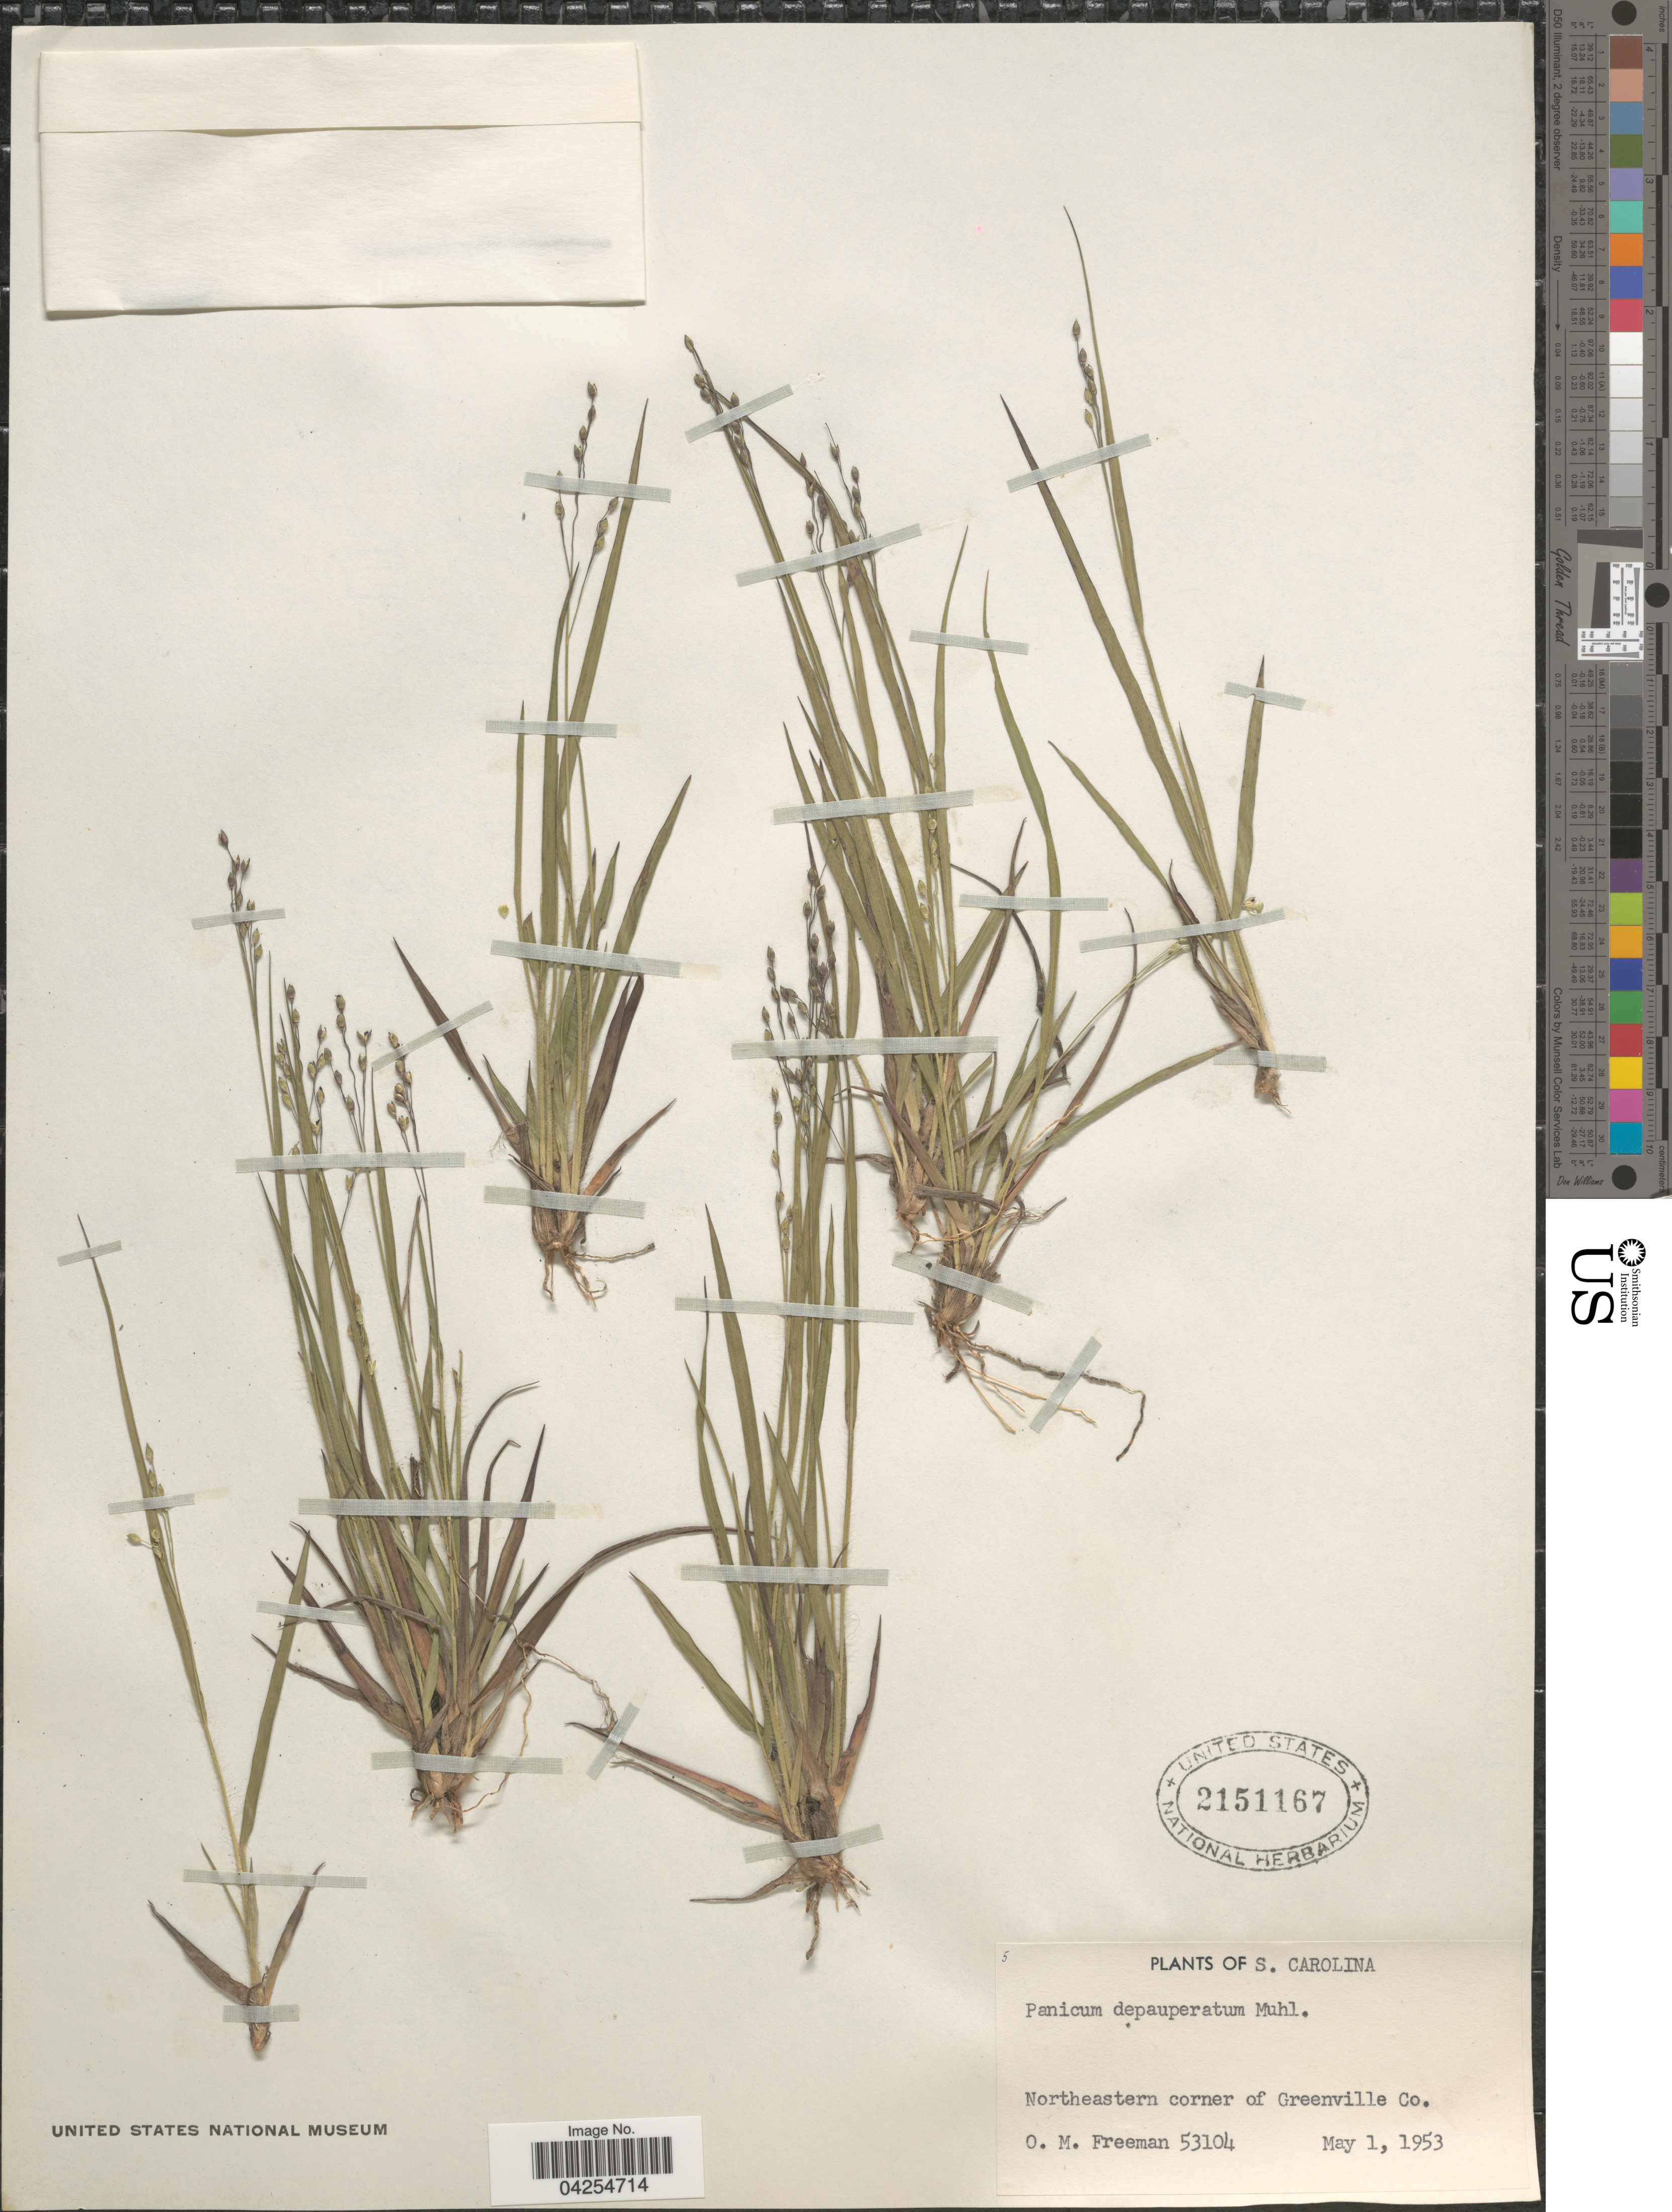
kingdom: Plantae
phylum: Tracheophyta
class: Liliopsida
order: Poales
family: Poaceae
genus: Dichanthelium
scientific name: Dichanthelium depauperatum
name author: (Muhl.) Gould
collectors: O. Freeman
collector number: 53104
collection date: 1953-05-01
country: United States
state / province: South Carolina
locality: Northeastern corner of Greenville Co.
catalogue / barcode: US 2151167